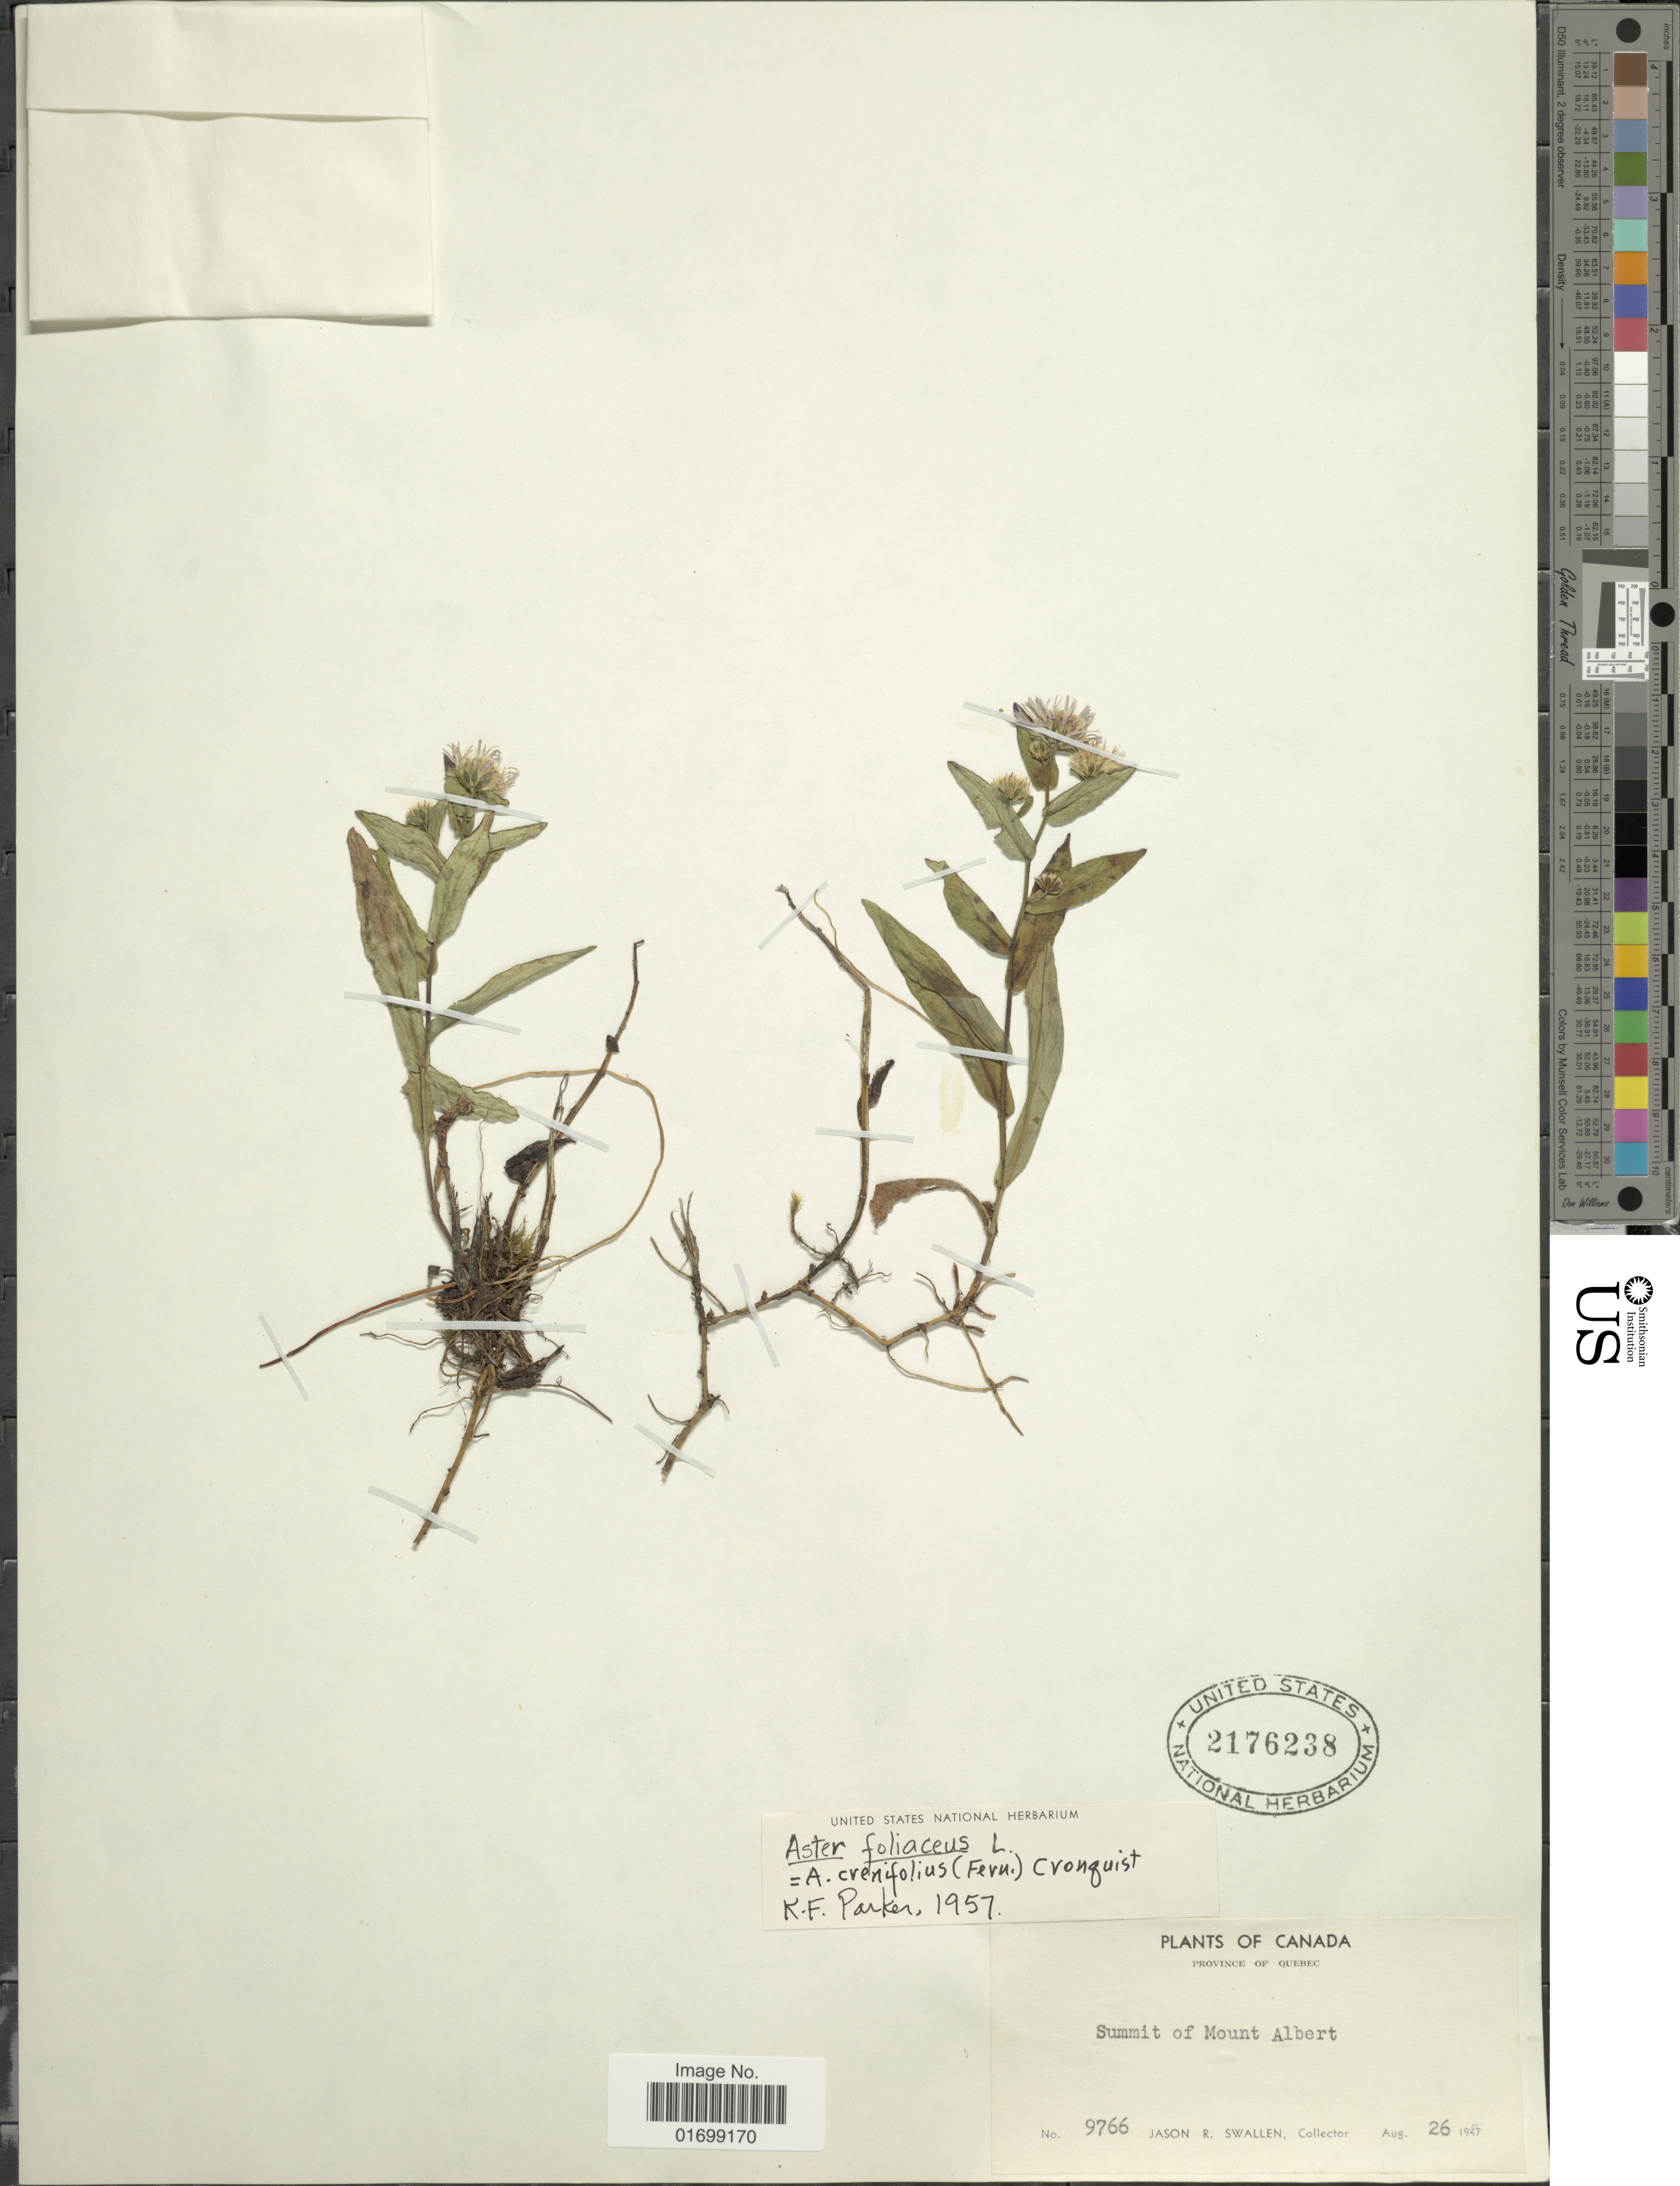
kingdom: Plantae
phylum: Tracheophyta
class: Magnoliopsida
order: Asterales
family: Asteraceae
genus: Symphyotrichum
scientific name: Symphyotrichum foliaceum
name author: (Lindl. ex DC.) G.L. Nesom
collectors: J. R. Swallen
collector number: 9766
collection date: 1947-08-26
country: Canada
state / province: Quebec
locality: Summit of Mount Albert.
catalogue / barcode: US 2176238